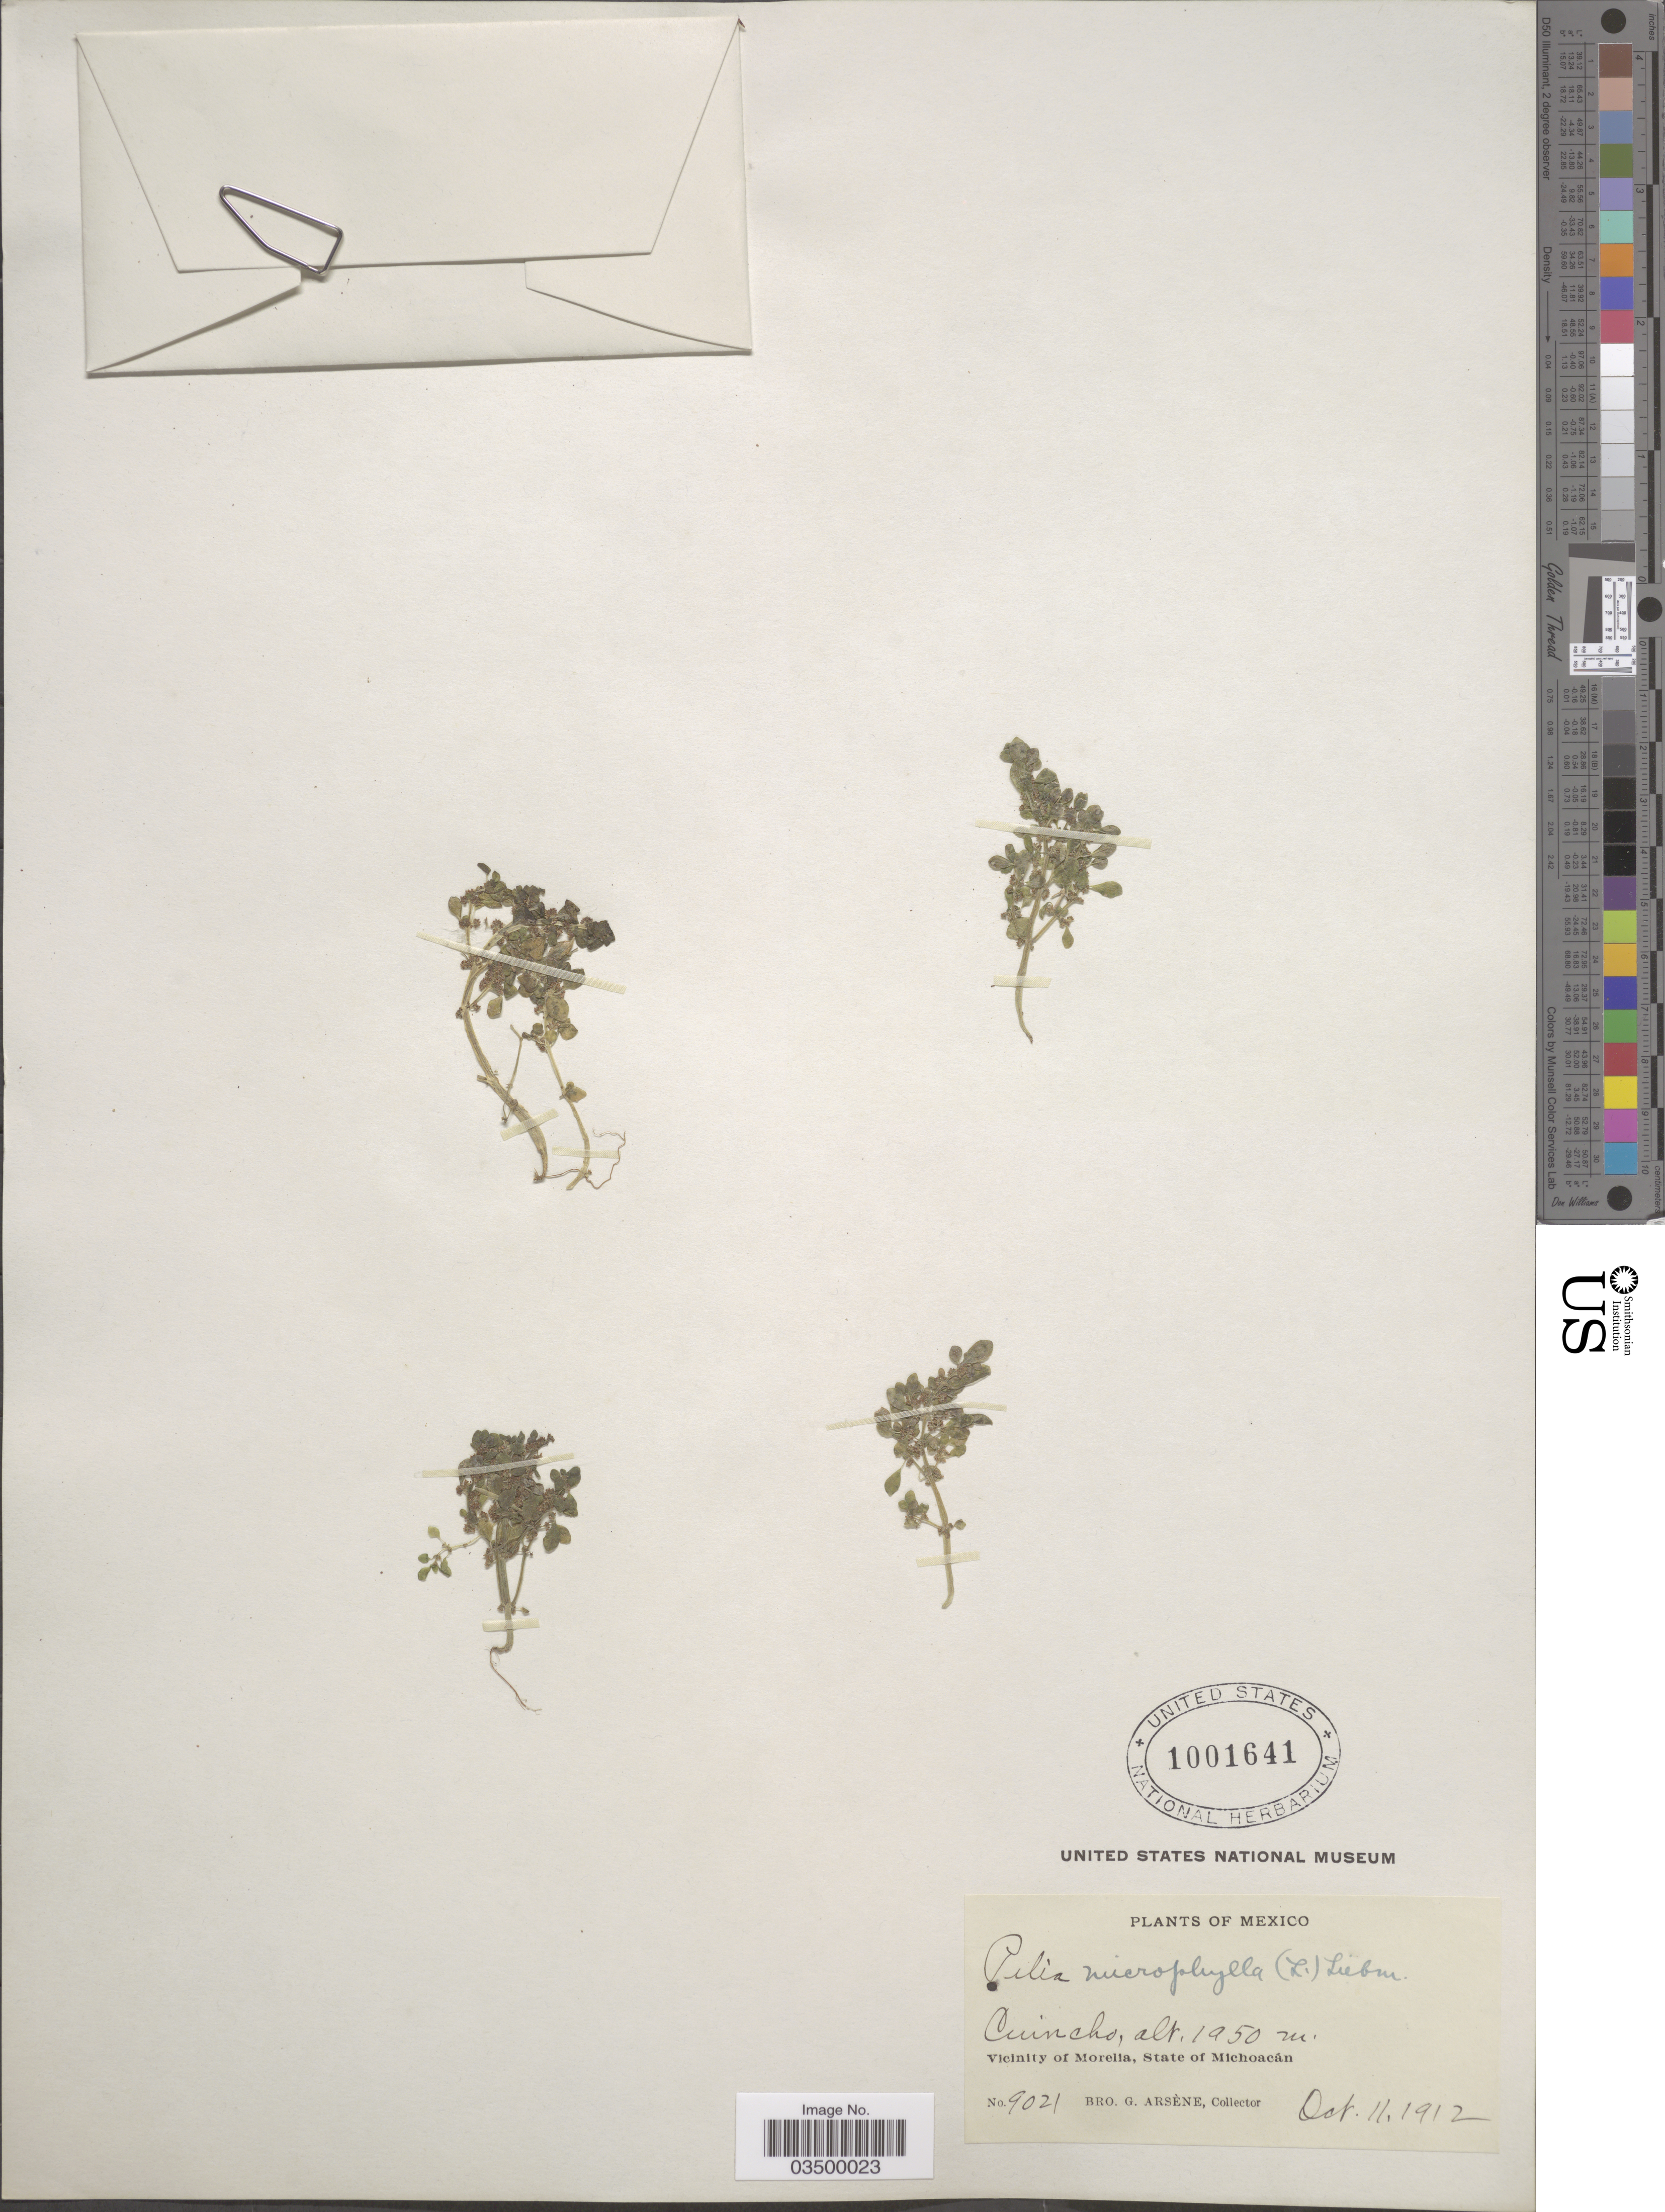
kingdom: Plantae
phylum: Tracheophyta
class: Magnoliopsida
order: Rosales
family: Urticaceae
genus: Pilea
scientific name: Pilea microphylla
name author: (L.) Liebm.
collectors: Bro. G. Arsène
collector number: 9021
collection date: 1912-10-11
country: Mexico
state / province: Michoacán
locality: Cuincho. Vicinity of Morelia.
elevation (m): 1950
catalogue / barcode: US 1001641